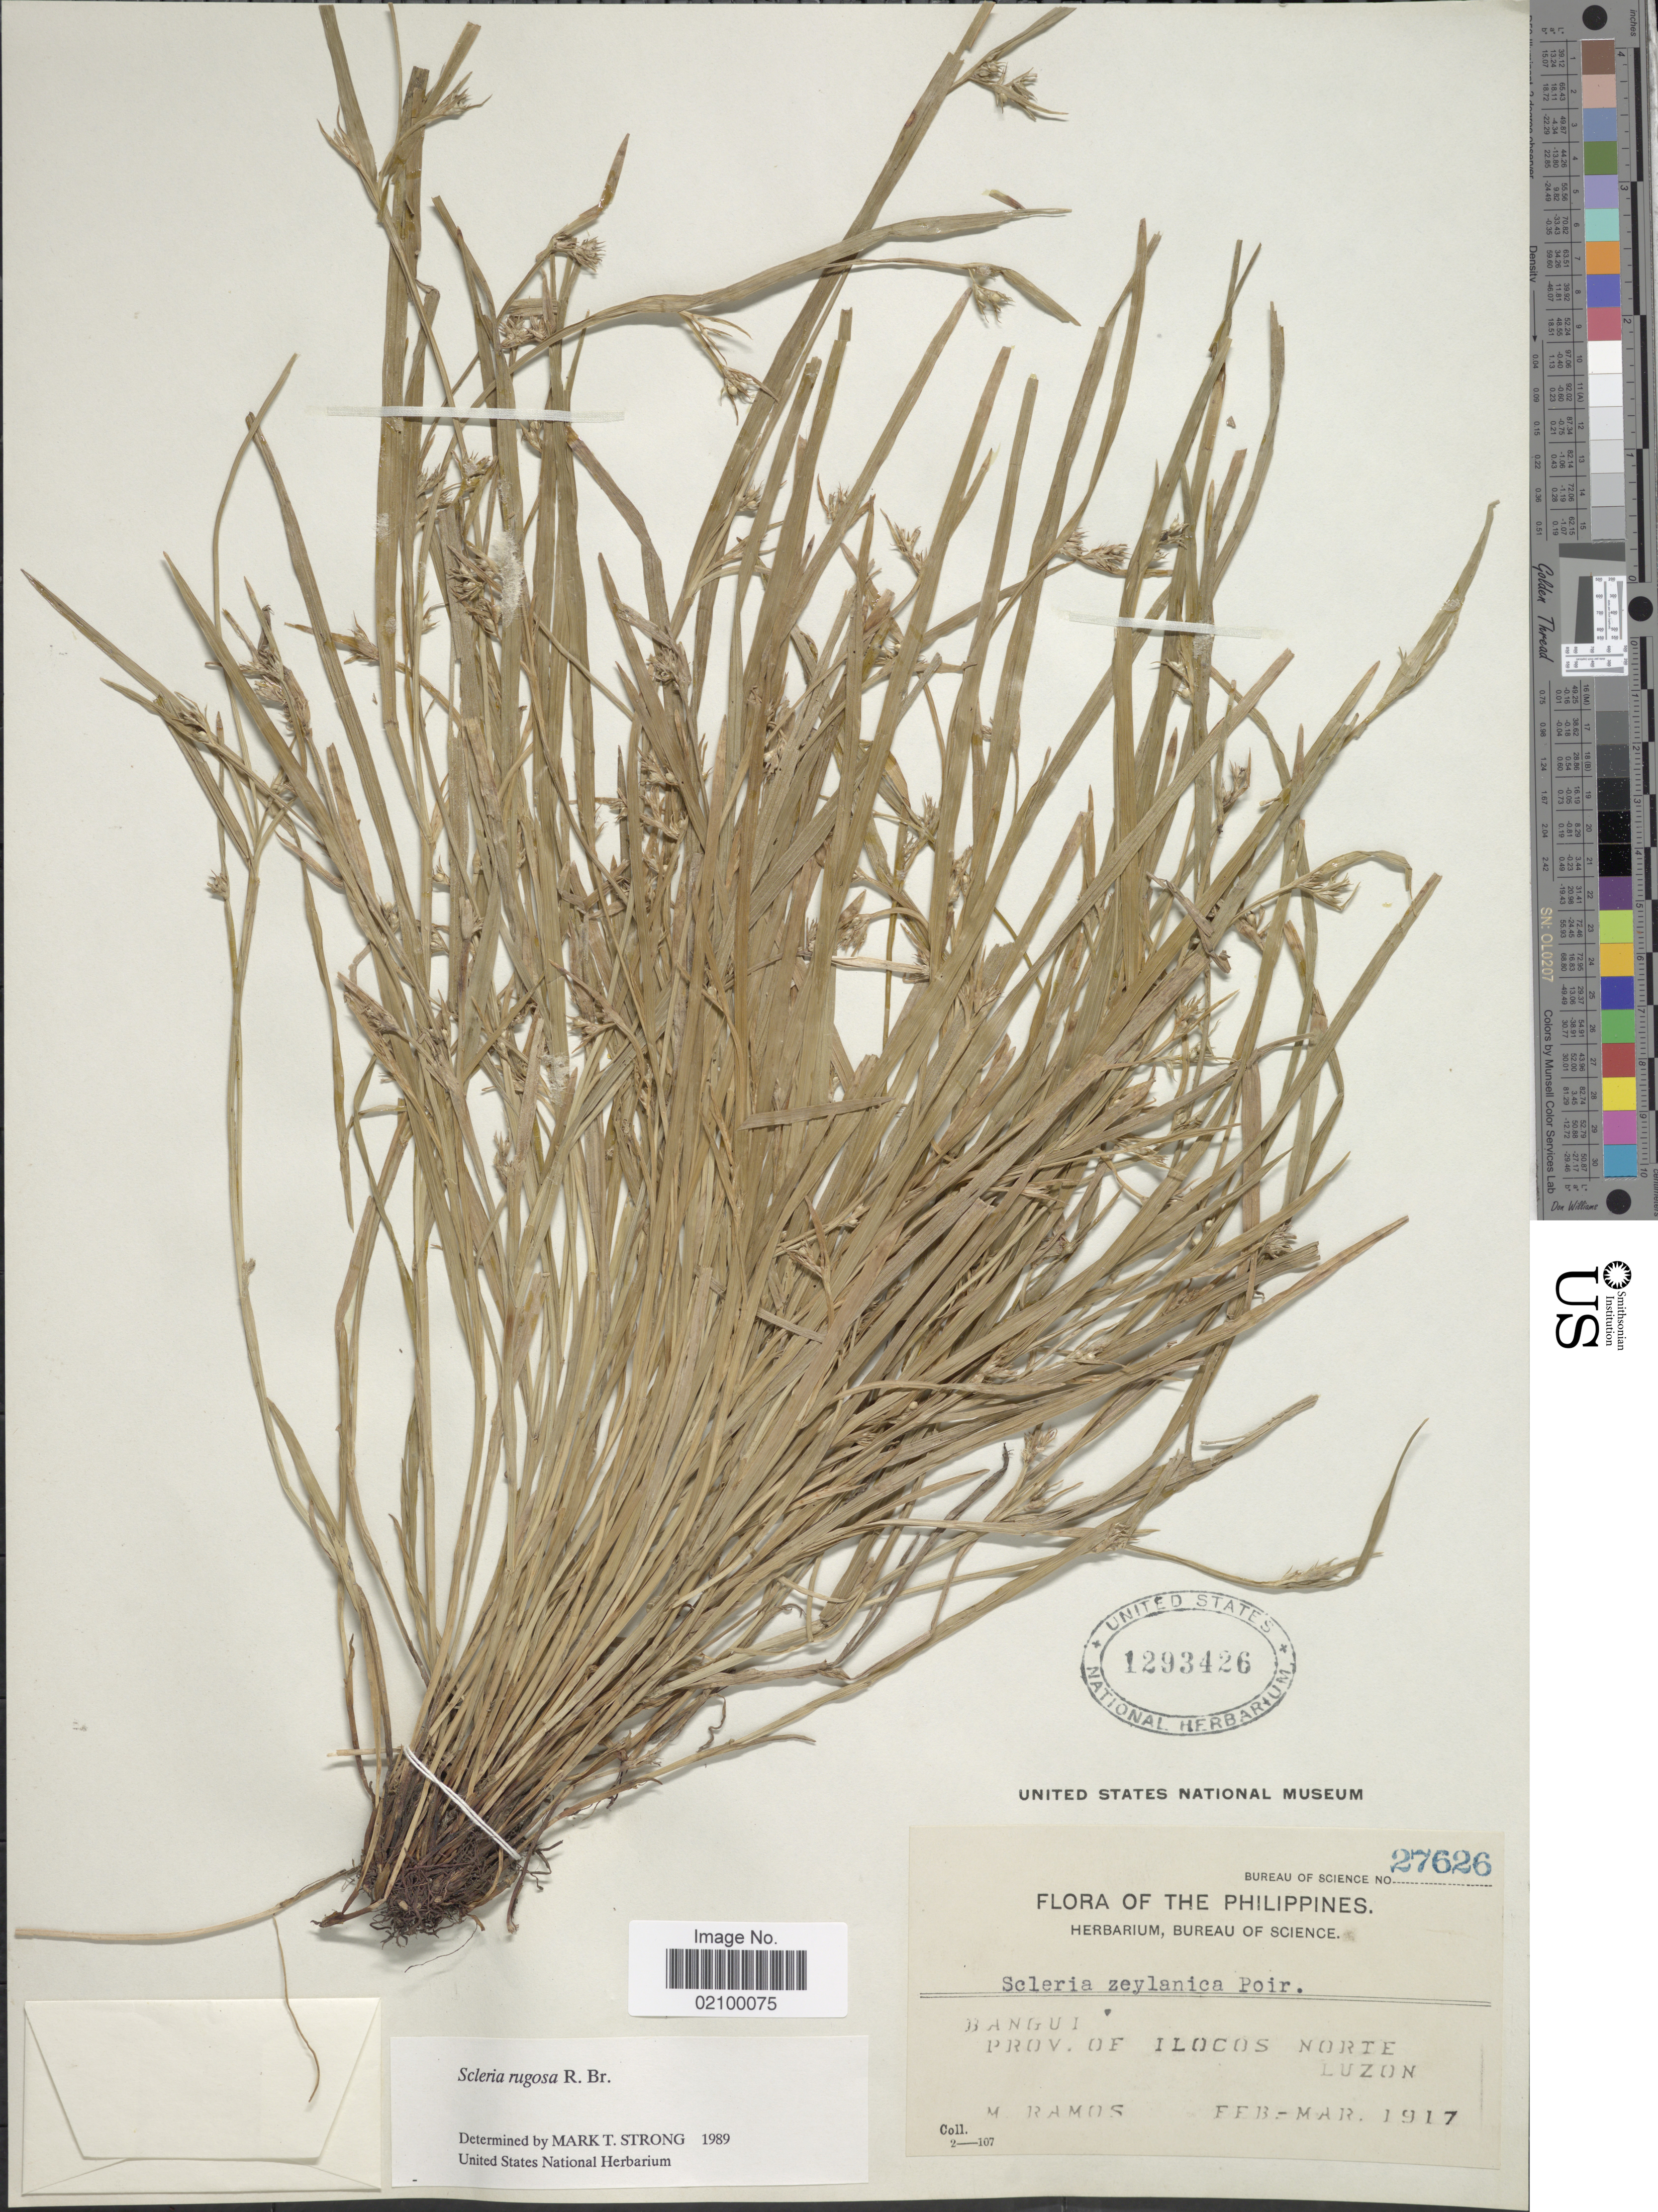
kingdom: Plantae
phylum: Tracheophyta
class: Liliopsida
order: Poales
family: Cyperaceae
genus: Scleria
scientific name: Scleria rugosa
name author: R. Br.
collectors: M. Ramos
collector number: Bureau of Science 27626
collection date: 1917-02/1917-03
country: Philippines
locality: Bangui, Prov. of Ilocos Notre, Luzon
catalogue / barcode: US 1293426